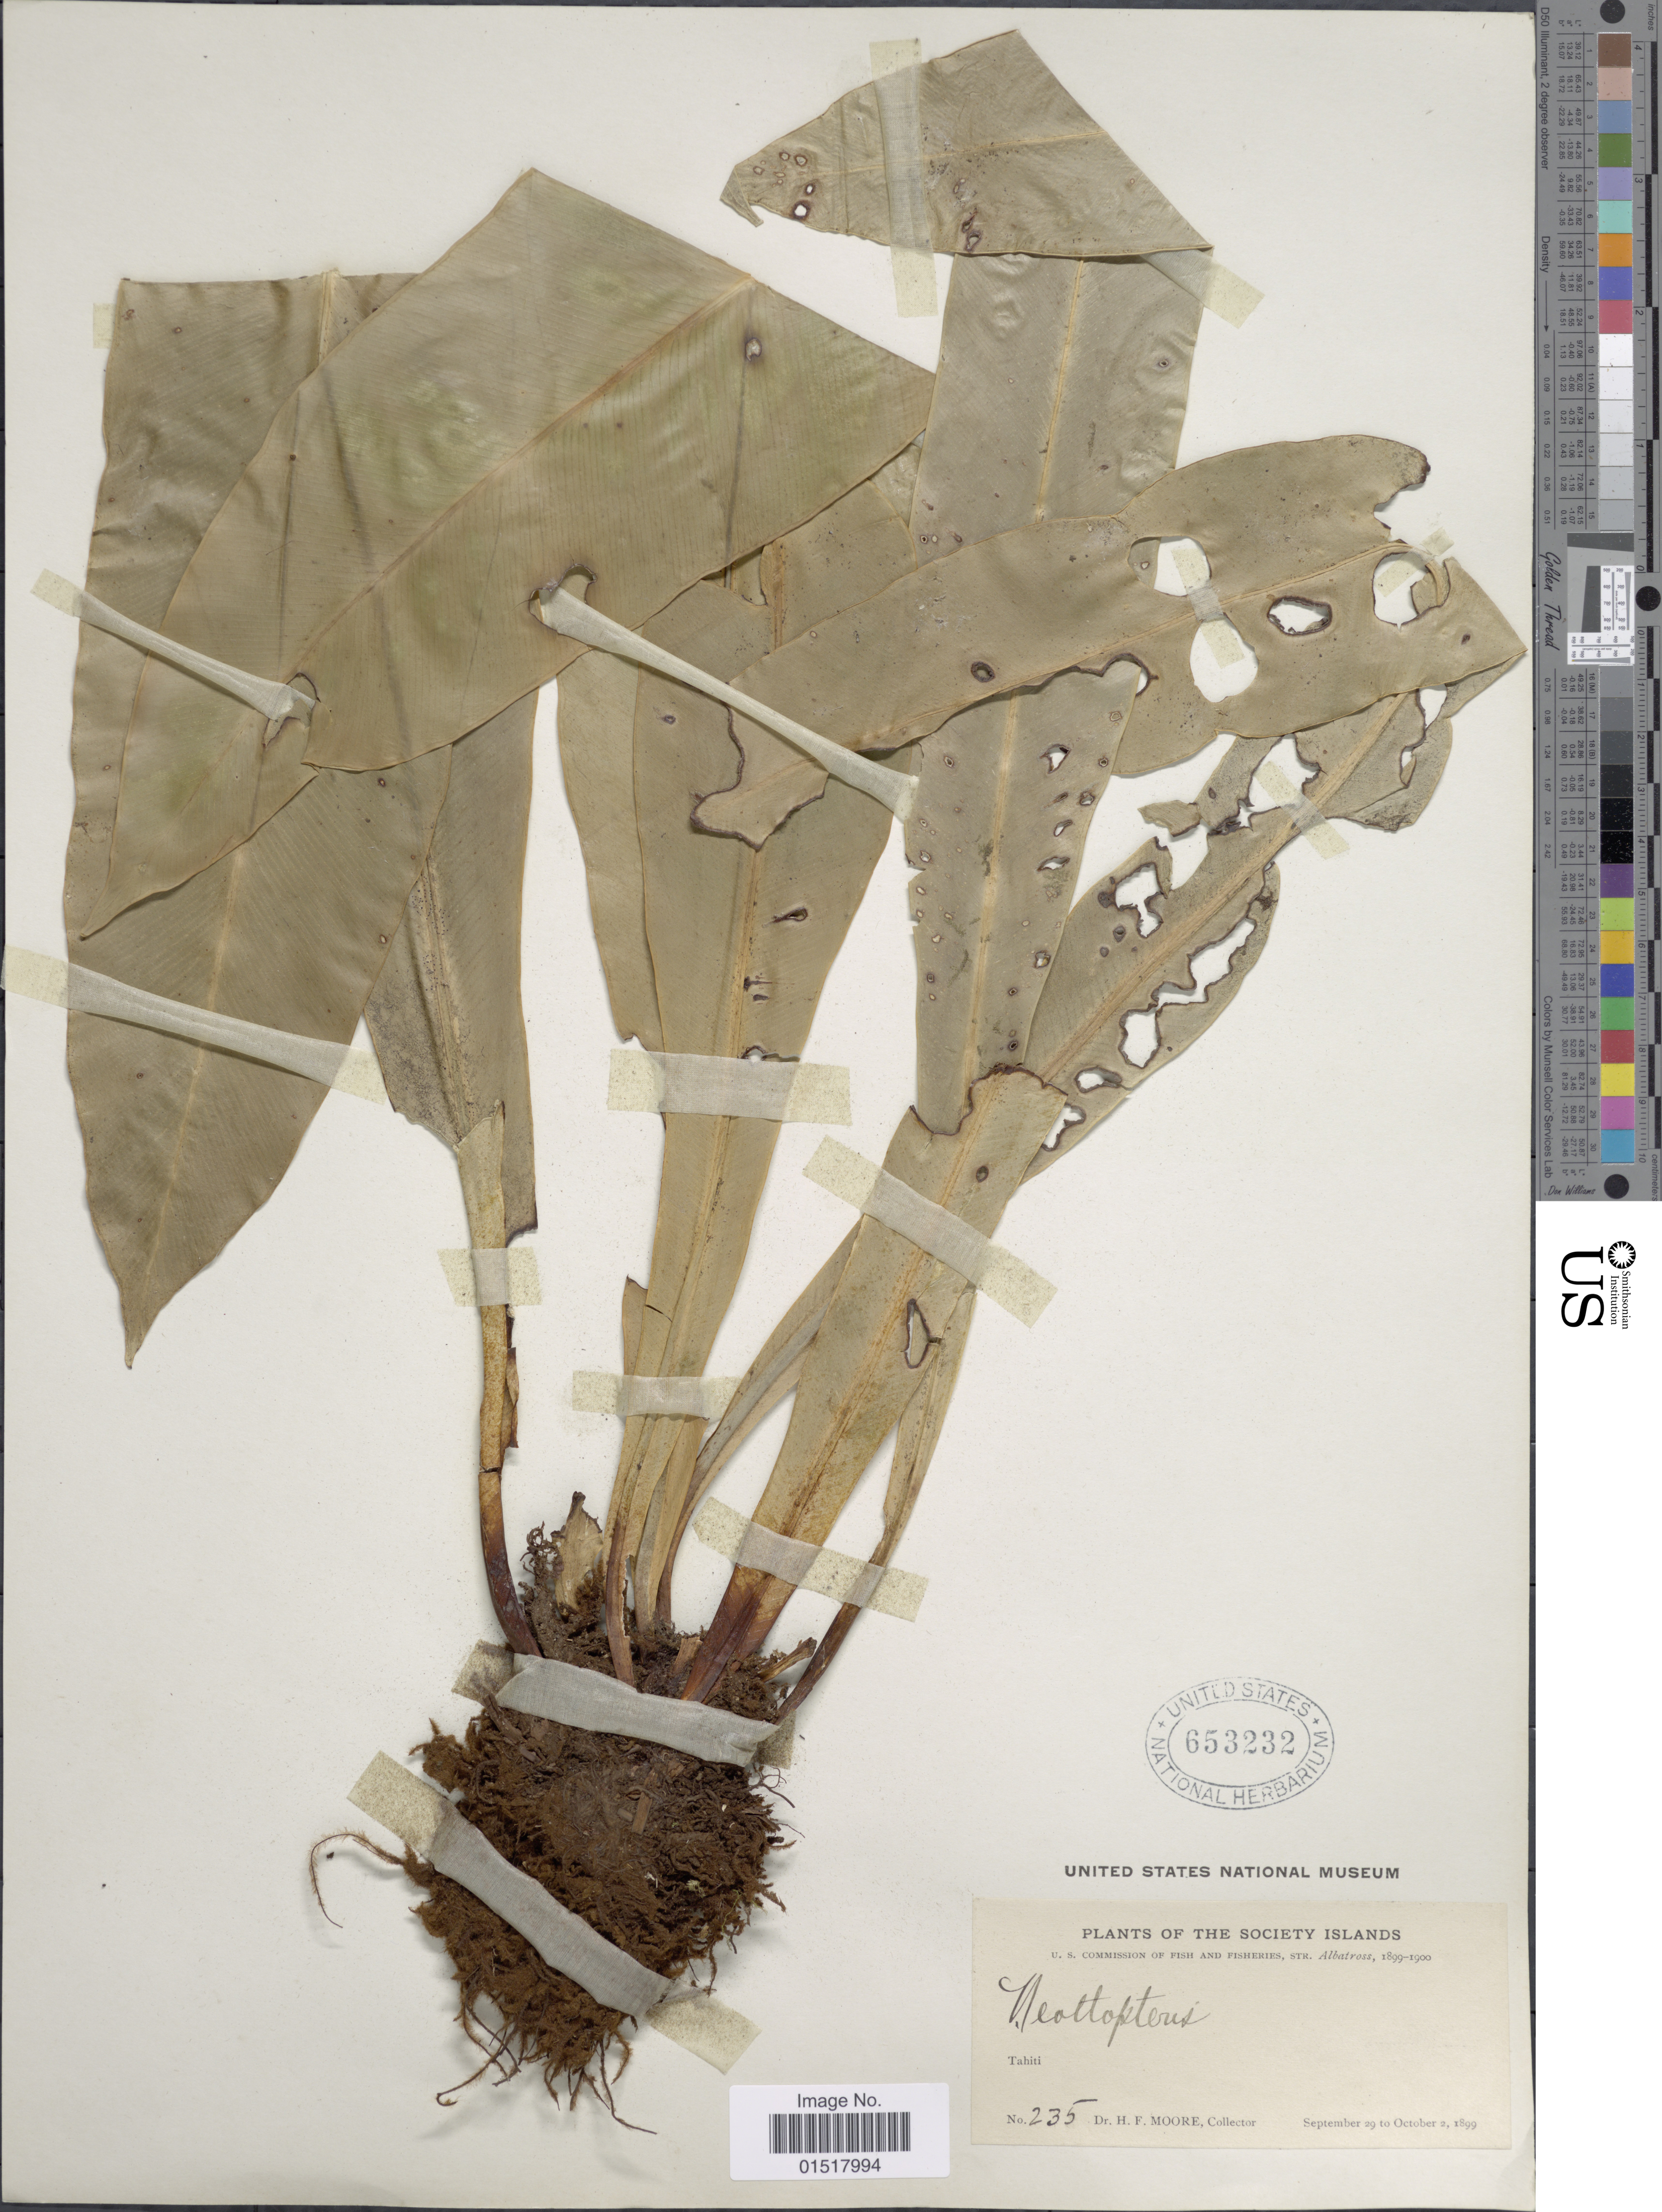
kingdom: Plantae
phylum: Tracheophyta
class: Polypodiopsida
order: Polypodiales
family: Aspleniaceae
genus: Asplenium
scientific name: Asplenium nidus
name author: L.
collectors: H. F. Moore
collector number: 235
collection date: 1899-09-29/1899-10-02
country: French Polynesia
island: Tahiti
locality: Society Islands. Tahiti.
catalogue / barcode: US 653232